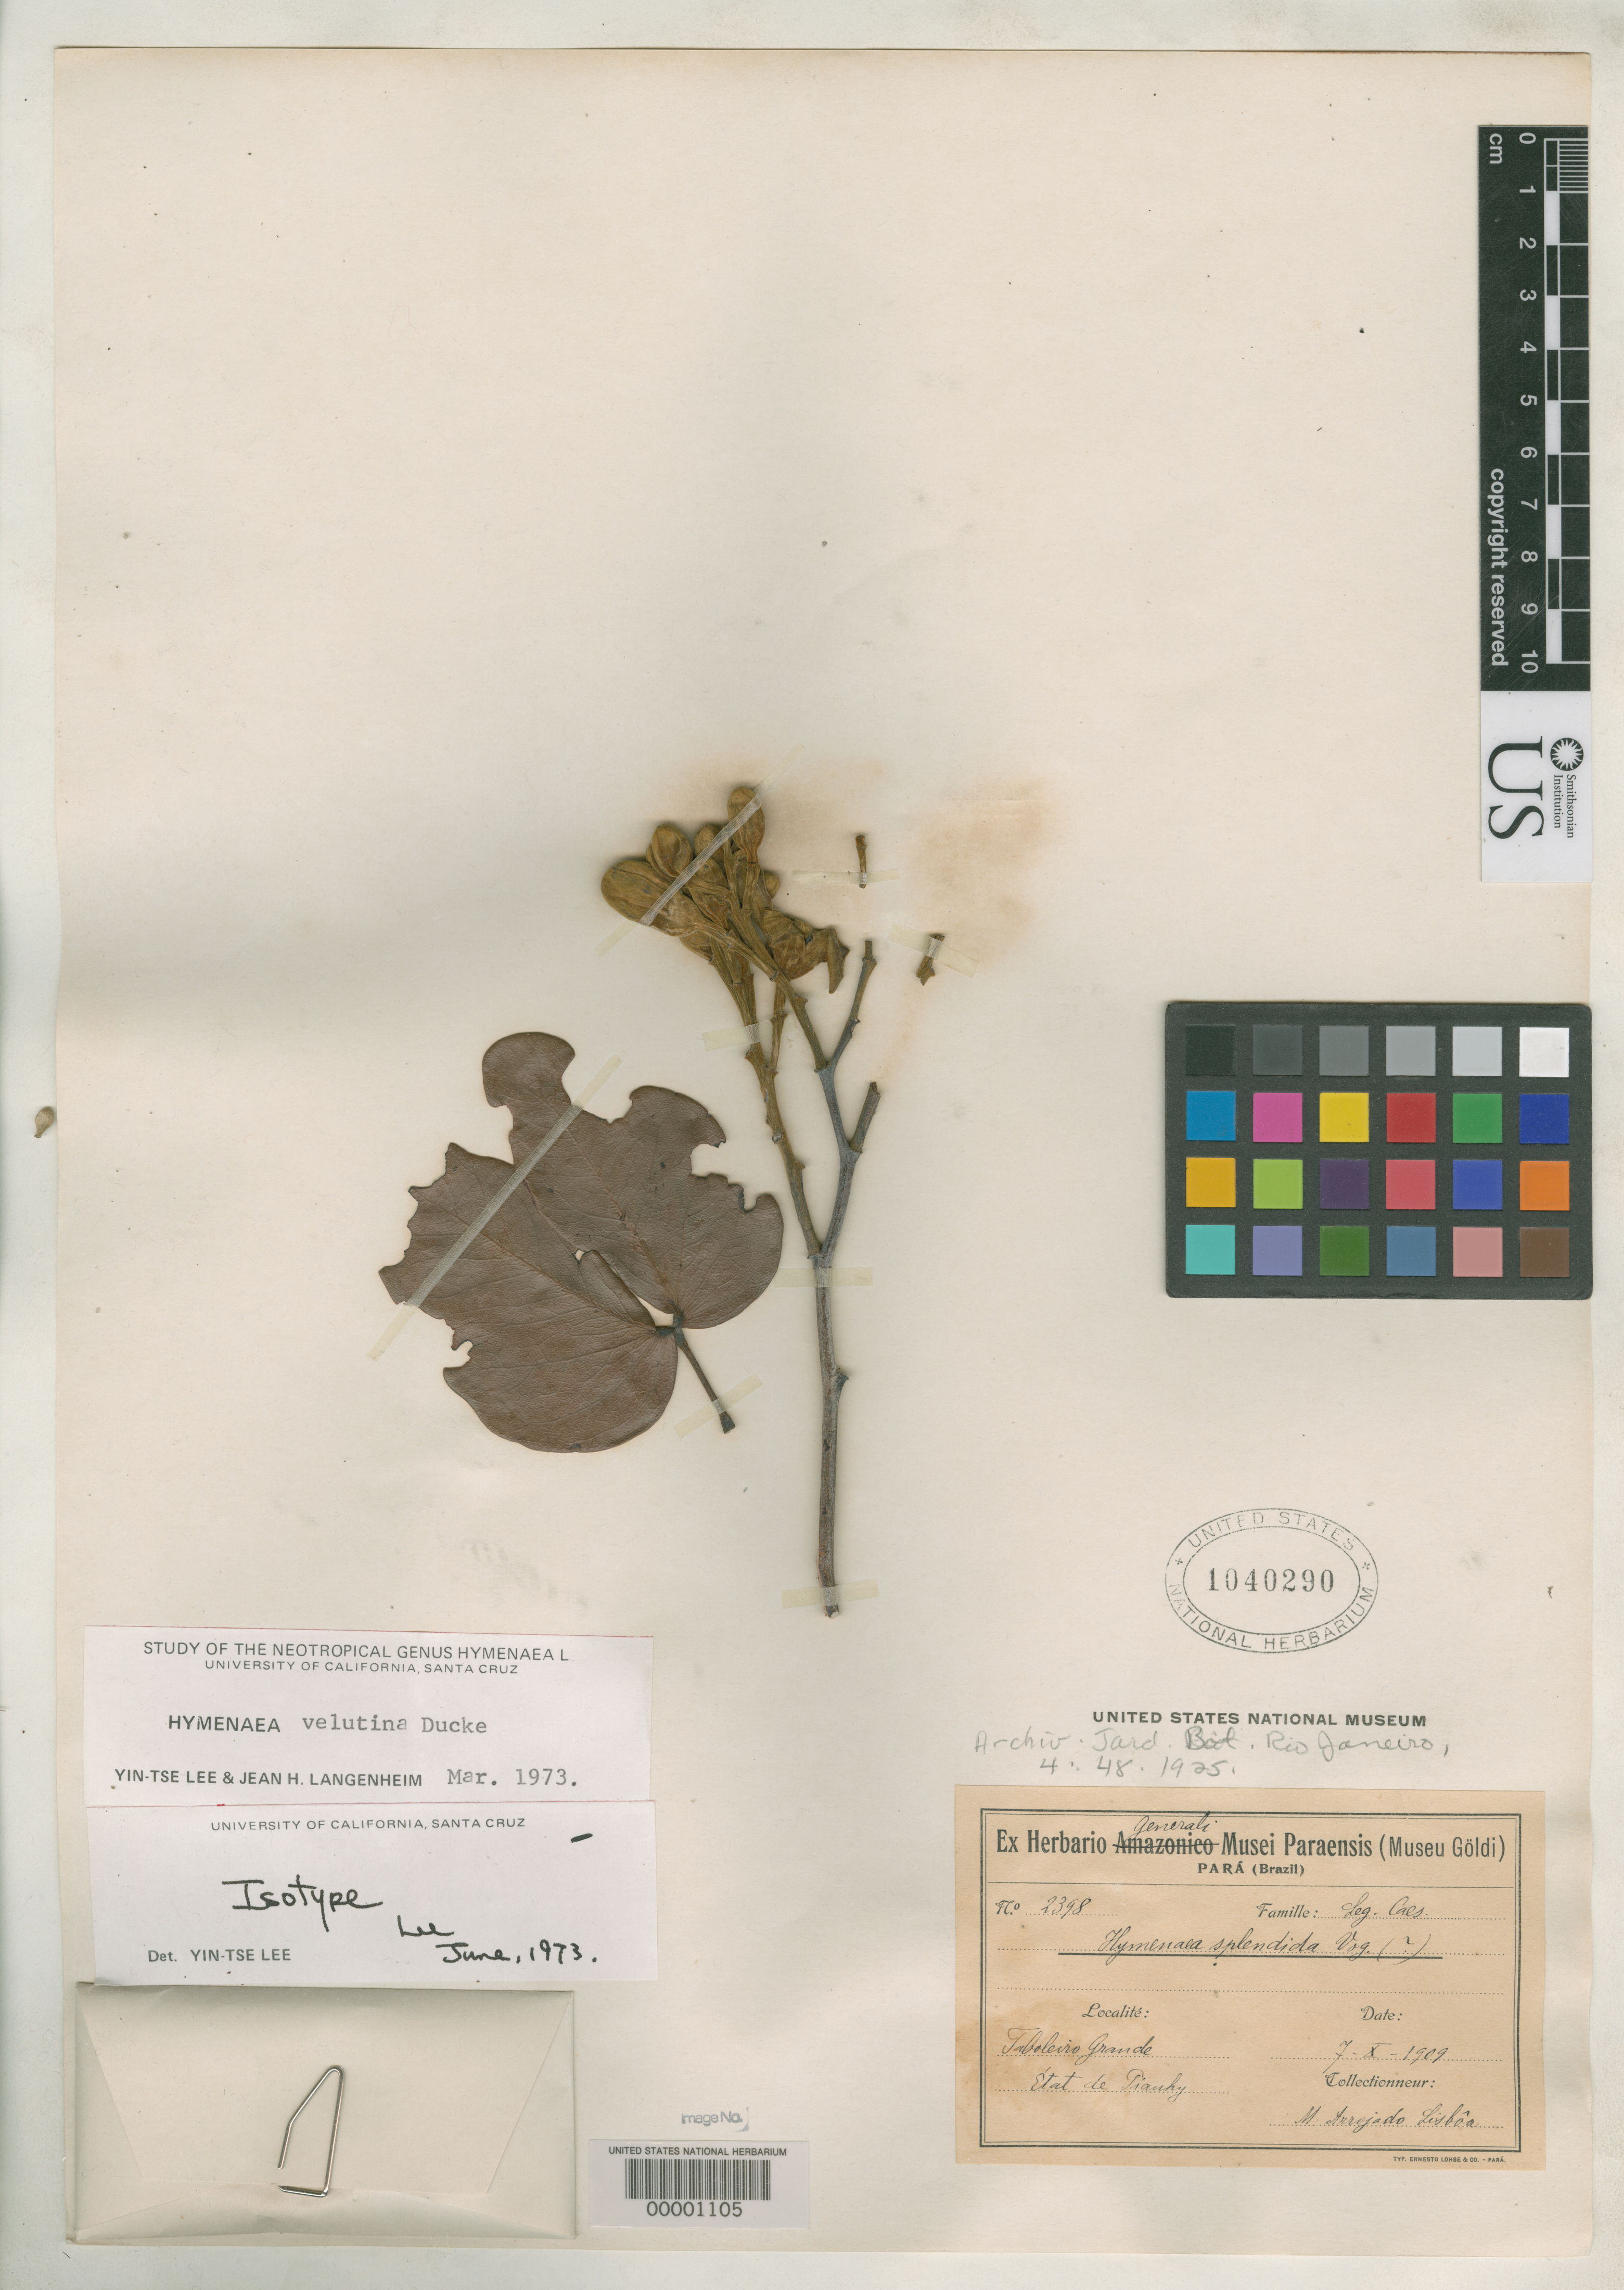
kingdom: Plantae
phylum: Tracheophyta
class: Magnoliopsida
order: Fabales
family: Fabaceae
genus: Hymenaea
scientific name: Hymenaea velutina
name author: Ducke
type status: Isotype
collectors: M. Lisboa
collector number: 2398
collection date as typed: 07 Oct 1909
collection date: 1909-10-07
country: Brazil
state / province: Piauí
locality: Taboleiro Grande.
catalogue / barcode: US 1040290